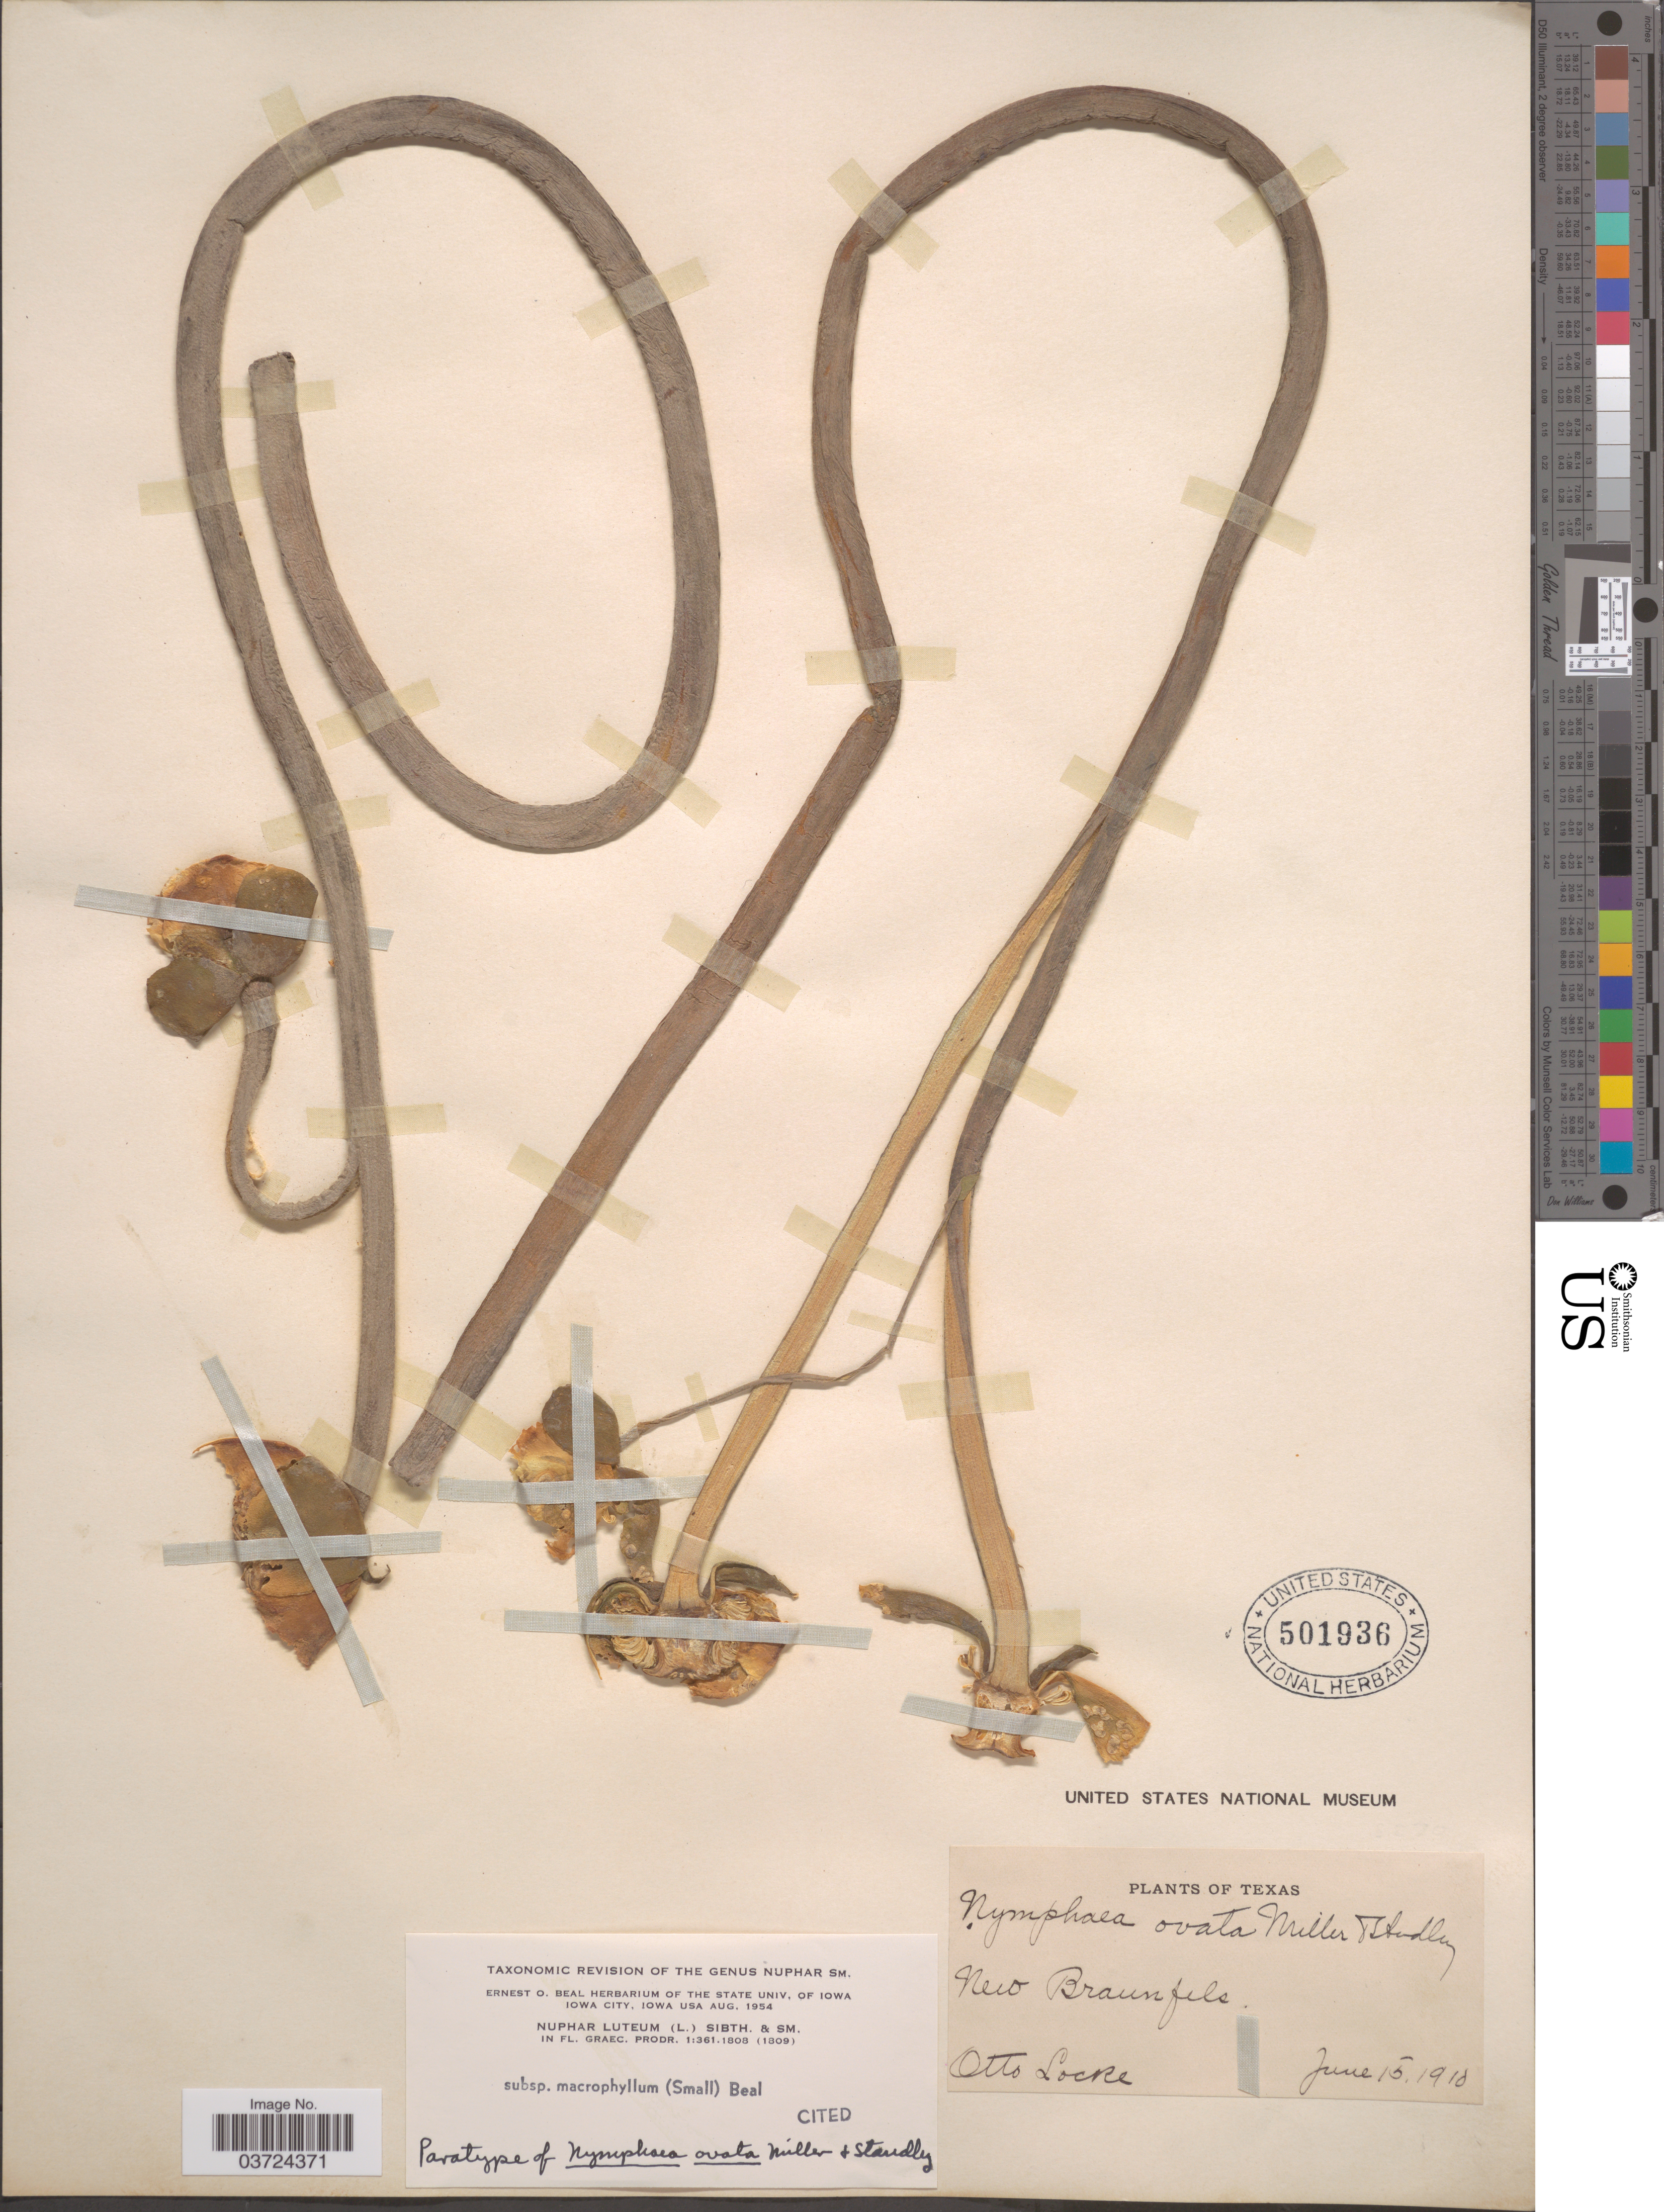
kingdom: Plantae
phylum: Tracheophyta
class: Magnoliopsida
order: Nymphaeales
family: Nymphaeaceae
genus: Nuphar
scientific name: Nuphar advena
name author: (Aiton) W.T. Aiton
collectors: O. Locke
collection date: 1910-06-15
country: United States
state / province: Texas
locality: New Braunfels.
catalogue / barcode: US 501936